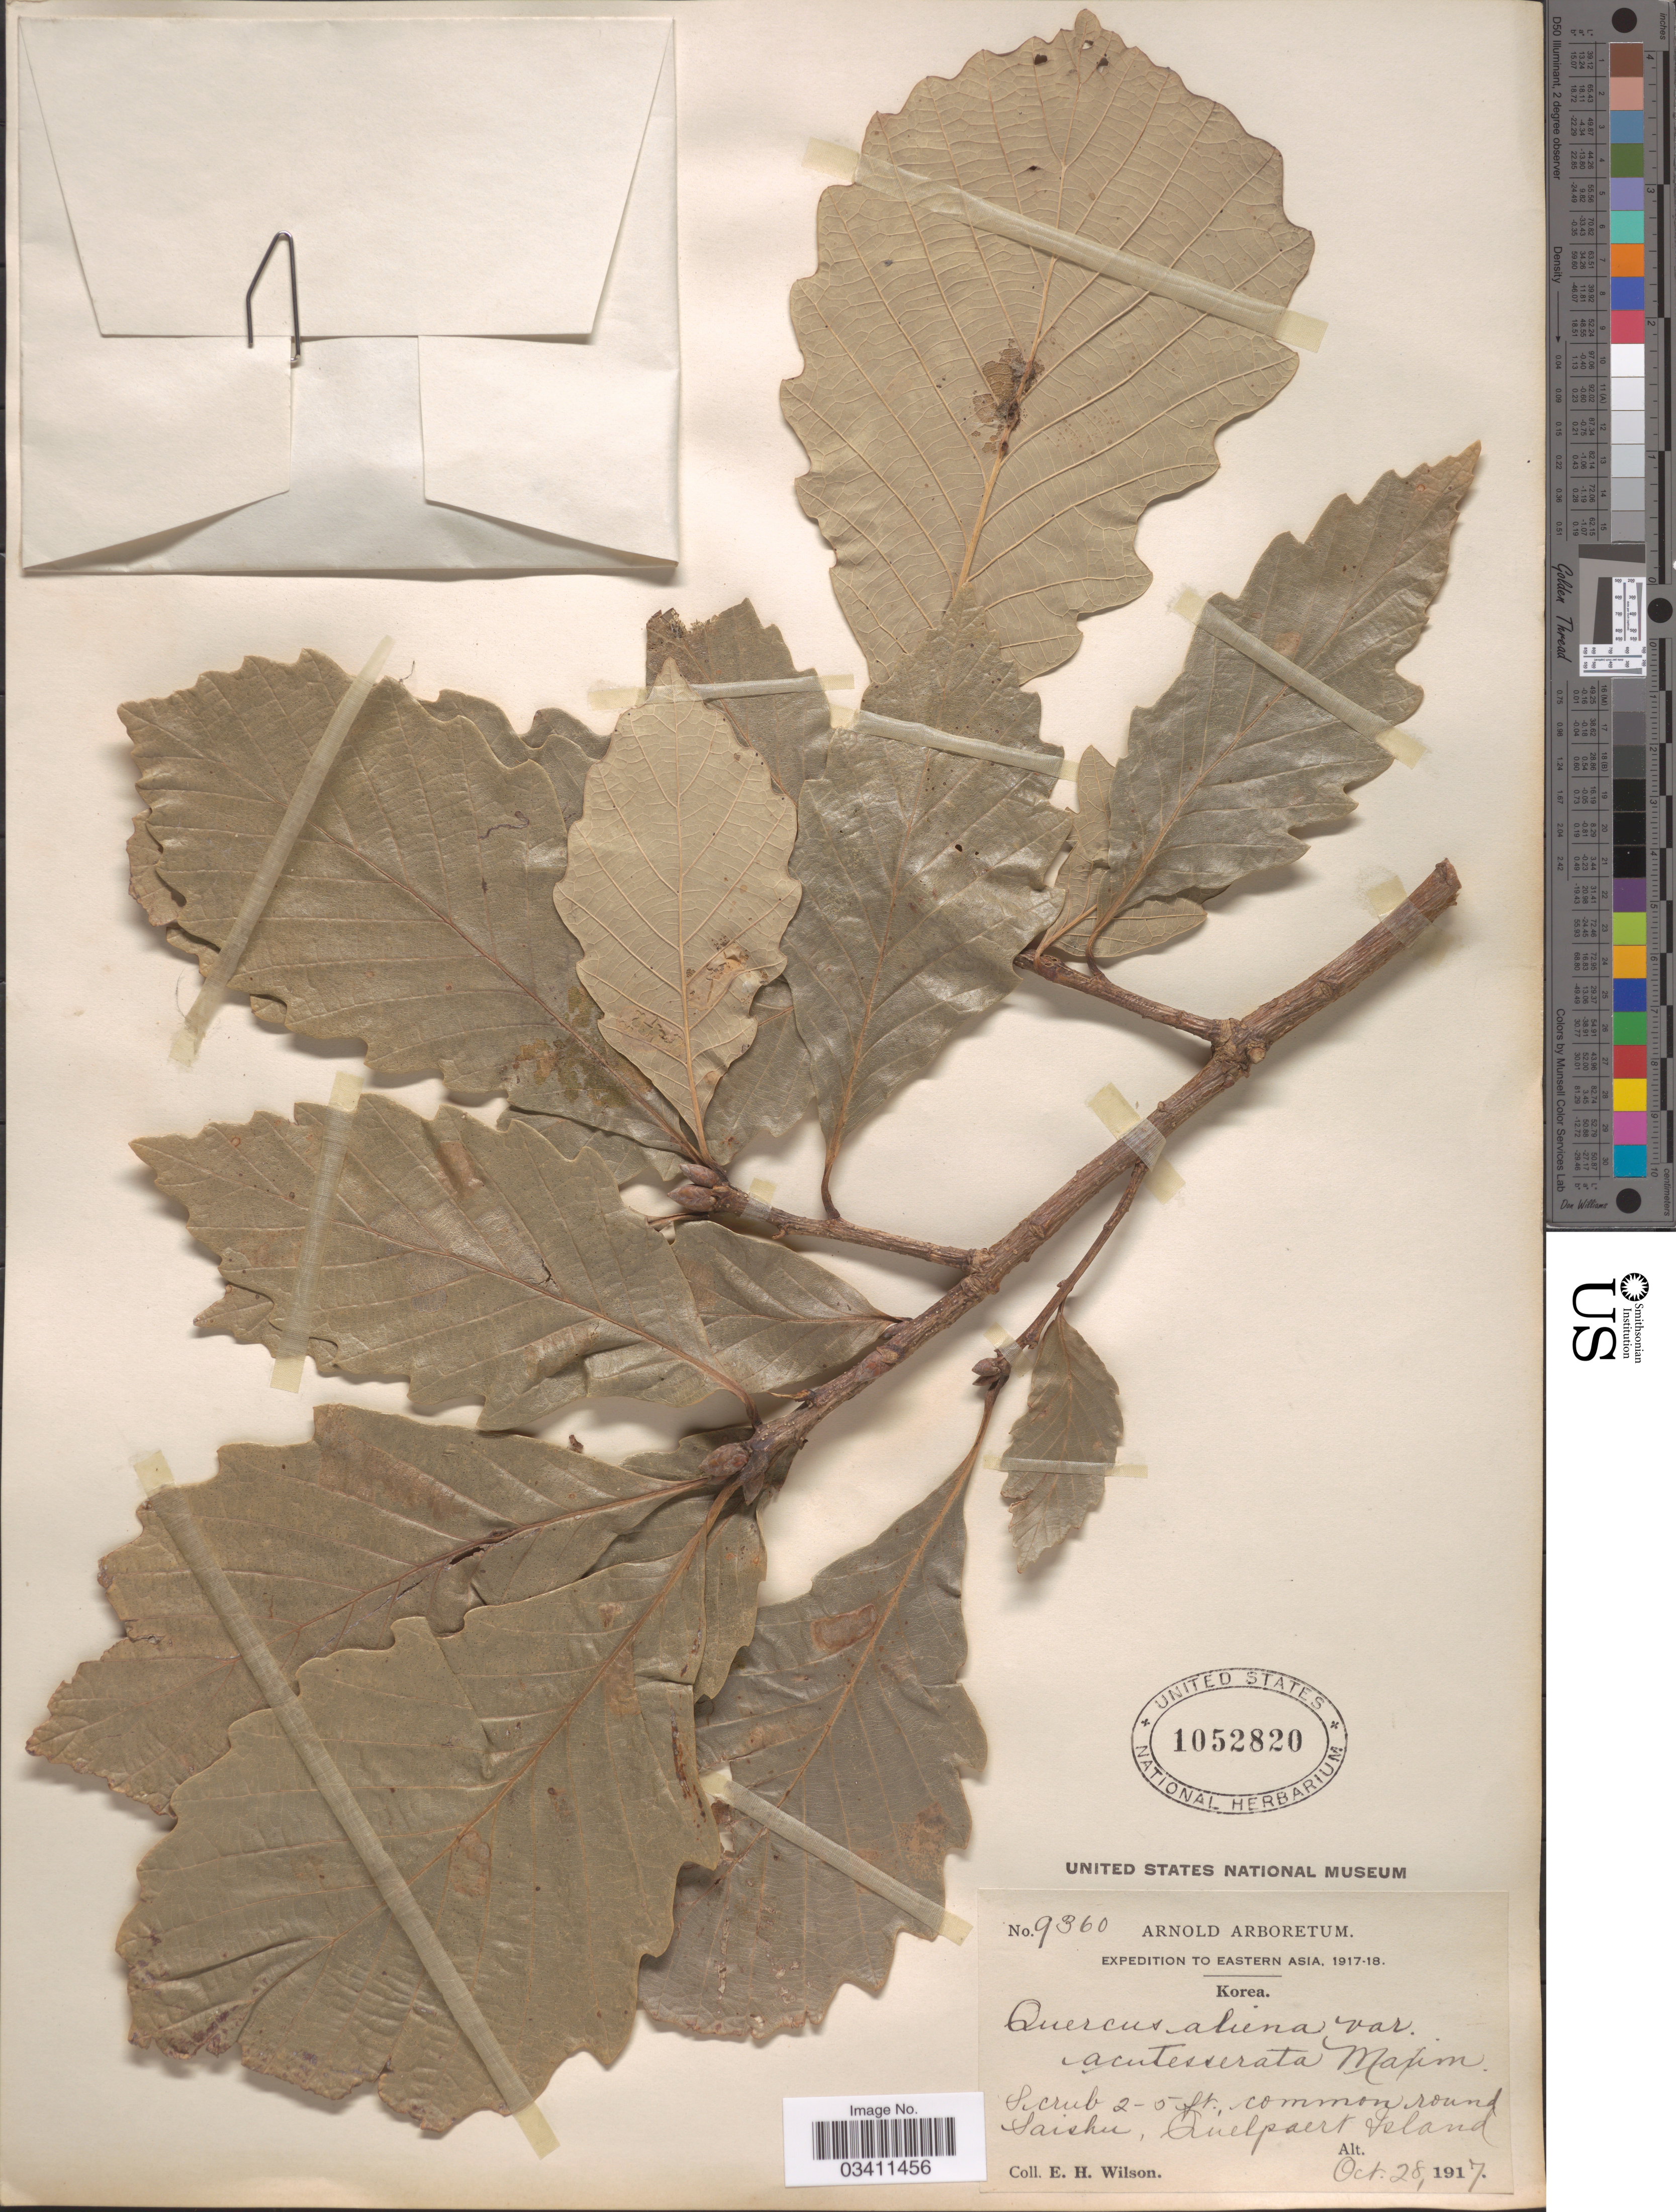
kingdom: Plantae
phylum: Tracheophyta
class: Magnoliopsida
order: Fagales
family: Fagaceae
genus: Quercus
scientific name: Quercus aliena var. acutiserrata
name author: Maxim.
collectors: E. Wilson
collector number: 9360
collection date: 1917-10-28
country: South Korea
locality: Korea. Common round Saishu, Quelpaert Island.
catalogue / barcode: US 1052820